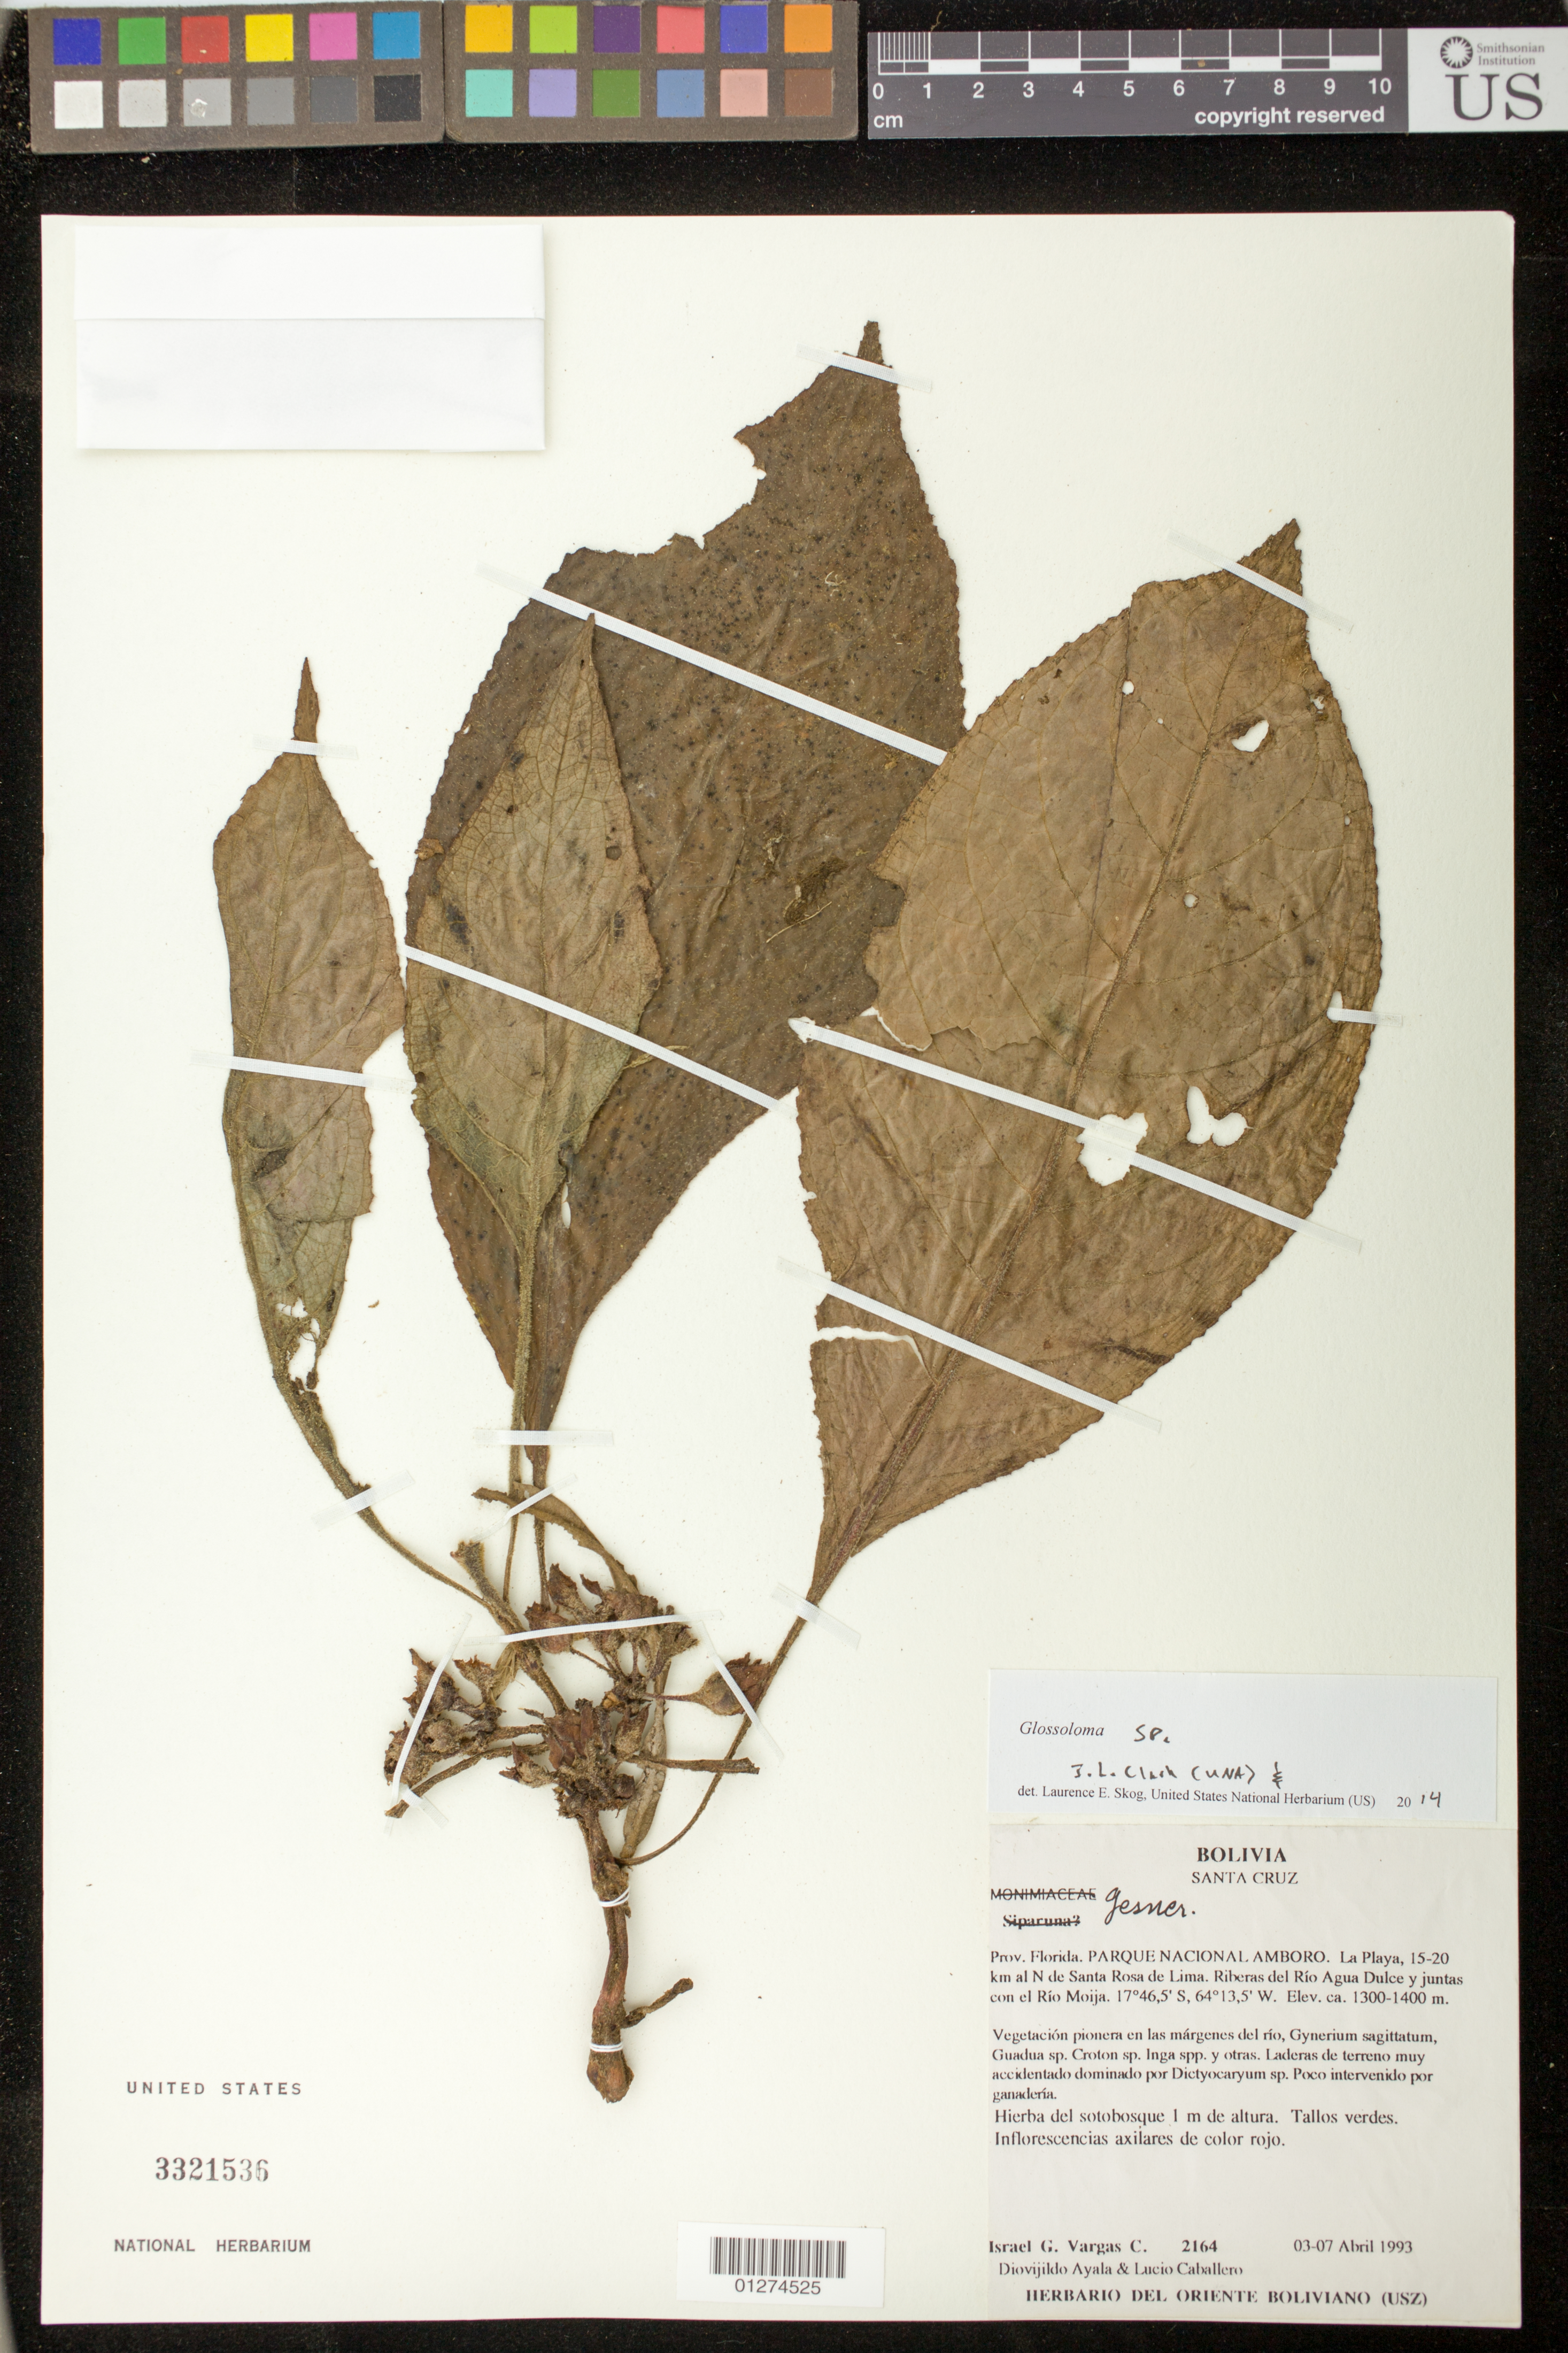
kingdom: Plantae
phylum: Tracheophyta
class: Magnoliopsida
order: Lamiales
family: Gesneriaceae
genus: Glossoloma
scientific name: Glossoloma sp.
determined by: Skog, Laurence E.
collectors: I. G. Vargas C. et al.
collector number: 2164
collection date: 1993-04-03/1993-04-07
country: Bolivia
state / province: Santa Cruz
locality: Prov. Florida. Parque Nacional Amboro. La Playa, 15-20 km al N de Santa Rosa de Lima. Riberas del Rio Agua Dulce y juntas con el Rio Moija.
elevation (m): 1300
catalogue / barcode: US 3321536